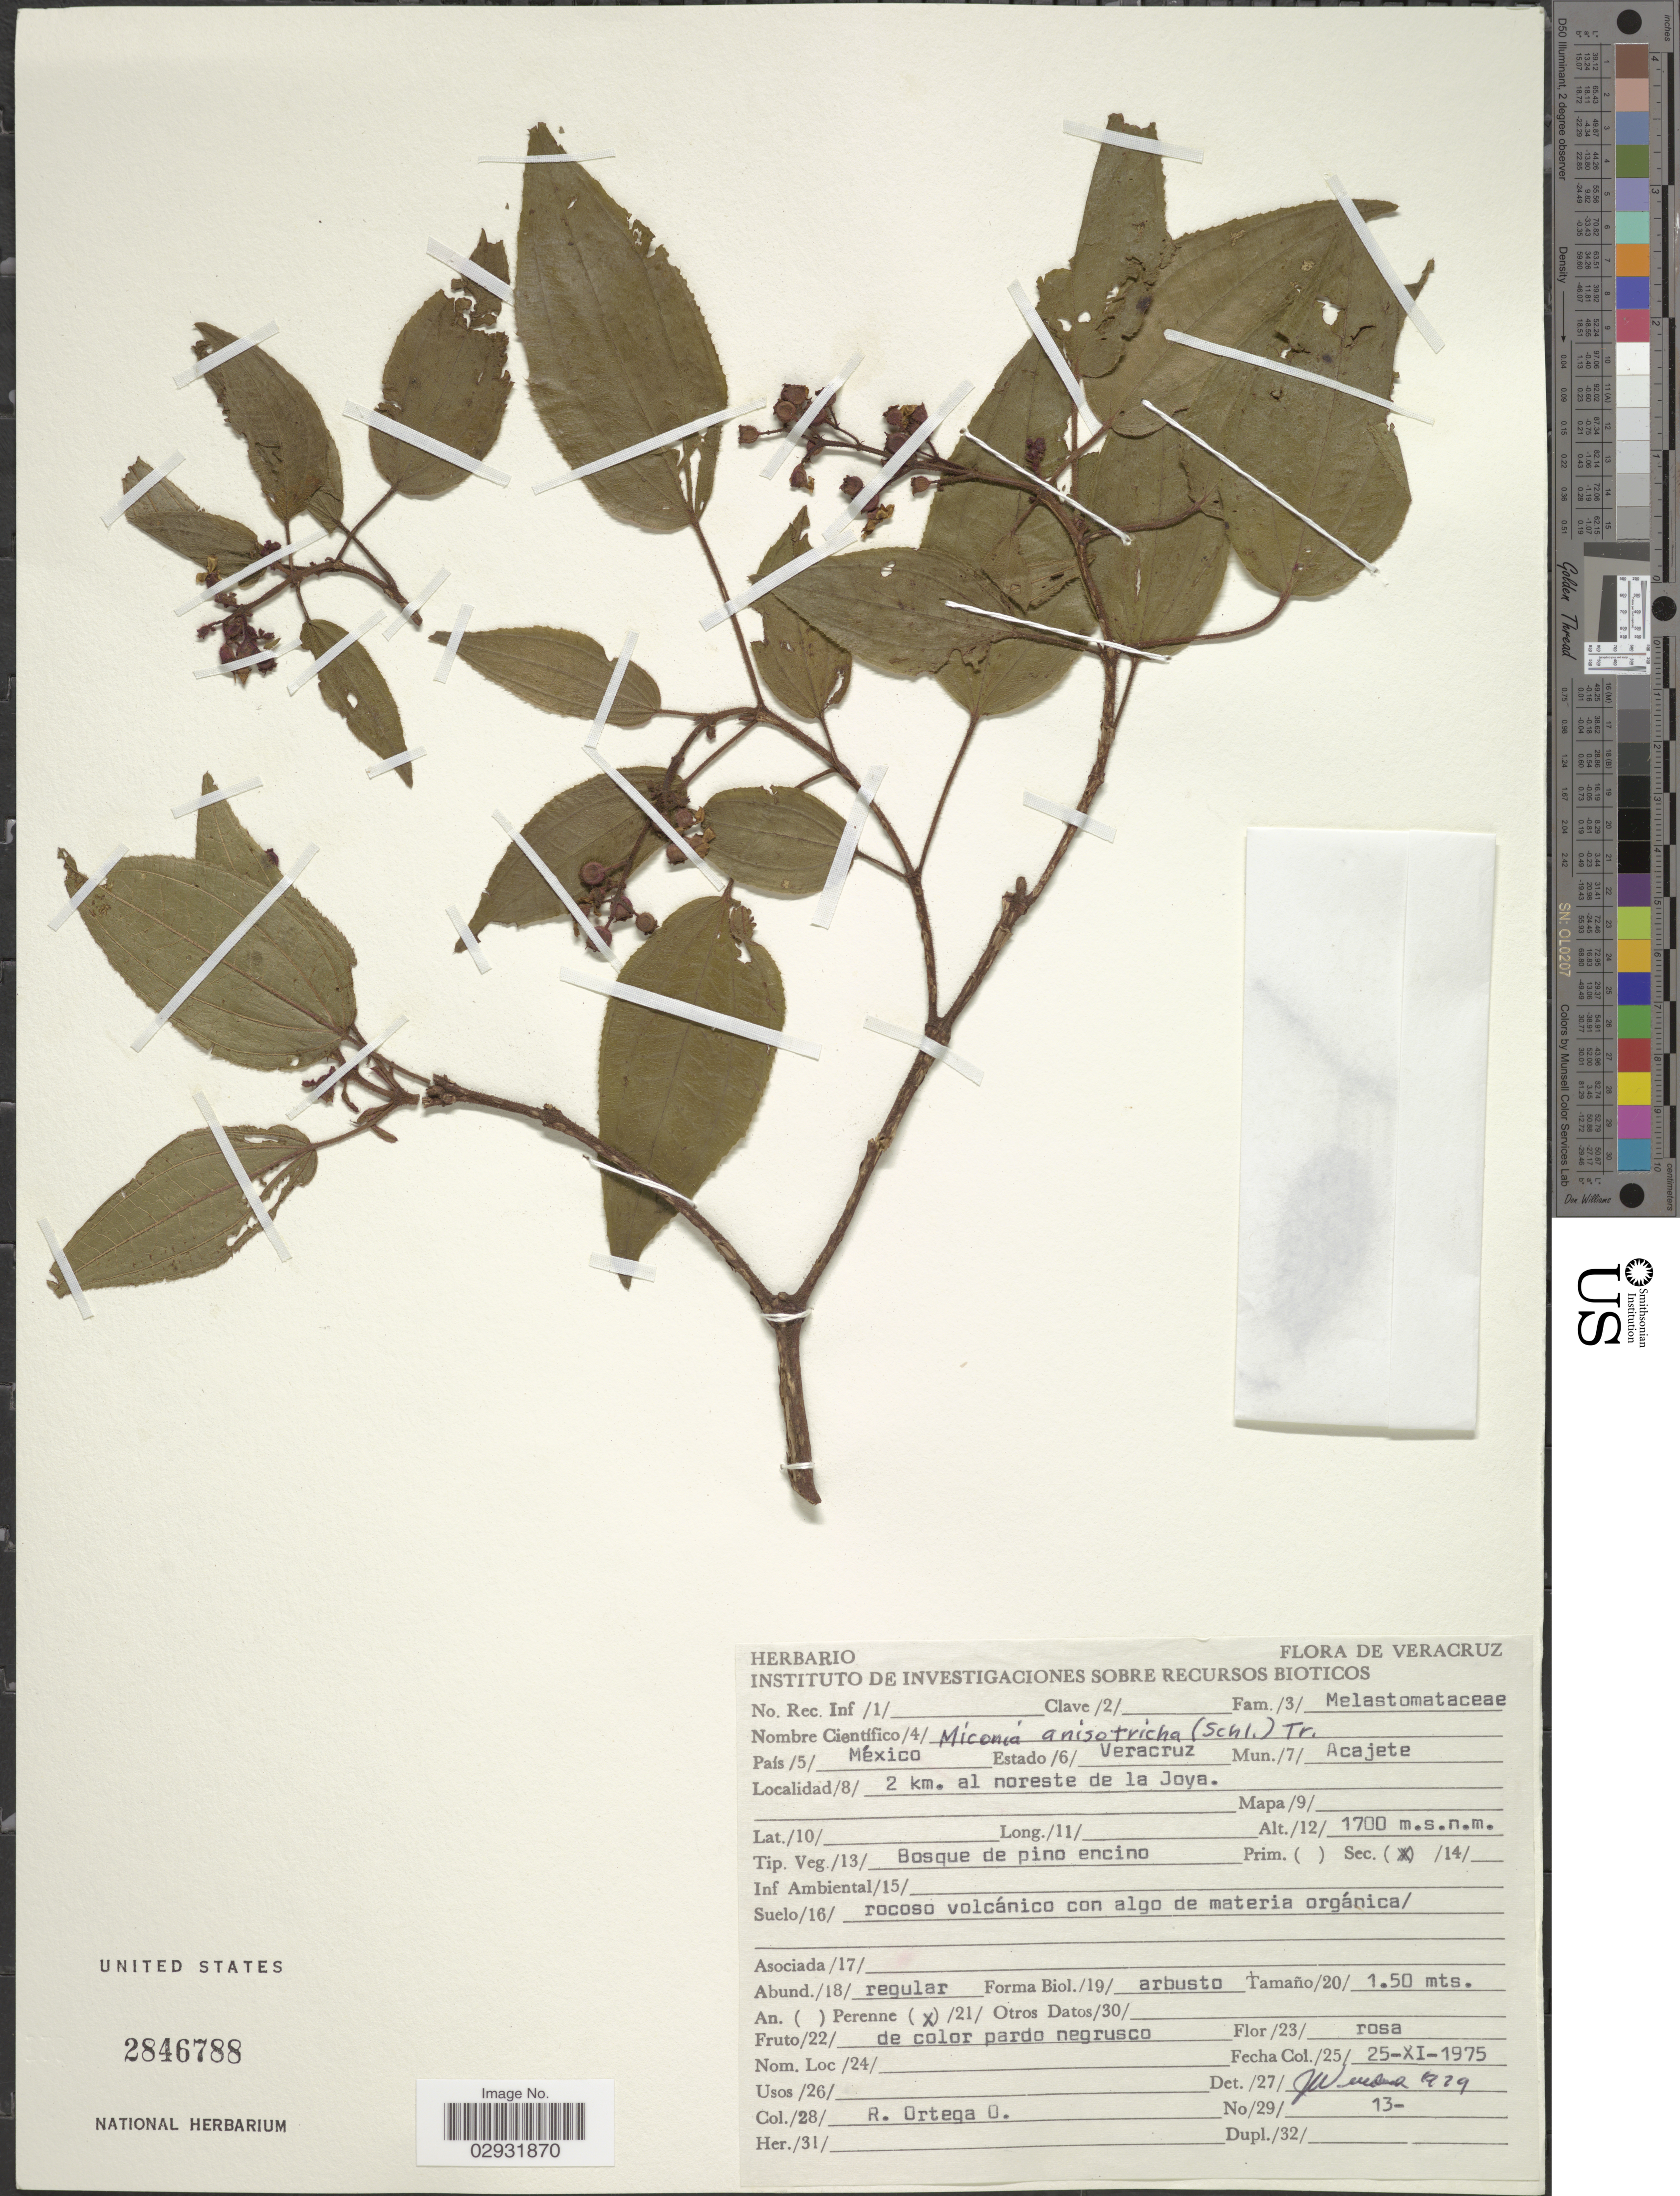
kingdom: Plantae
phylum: Tracheophyta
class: Magnoliopsida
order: Myrtales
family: Melastomataceae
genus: Miconia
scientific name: Miconia anisotricha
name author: (Schltdl.) Triana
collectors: R. V. Ortega O.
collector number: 13-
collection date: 1975-11-25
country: Mexico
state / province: Veracruz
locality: Estado Veracruz, Mun. Acajete, 2 km. al noreste de la Joya.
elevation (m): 1700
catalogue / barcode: US 2846788